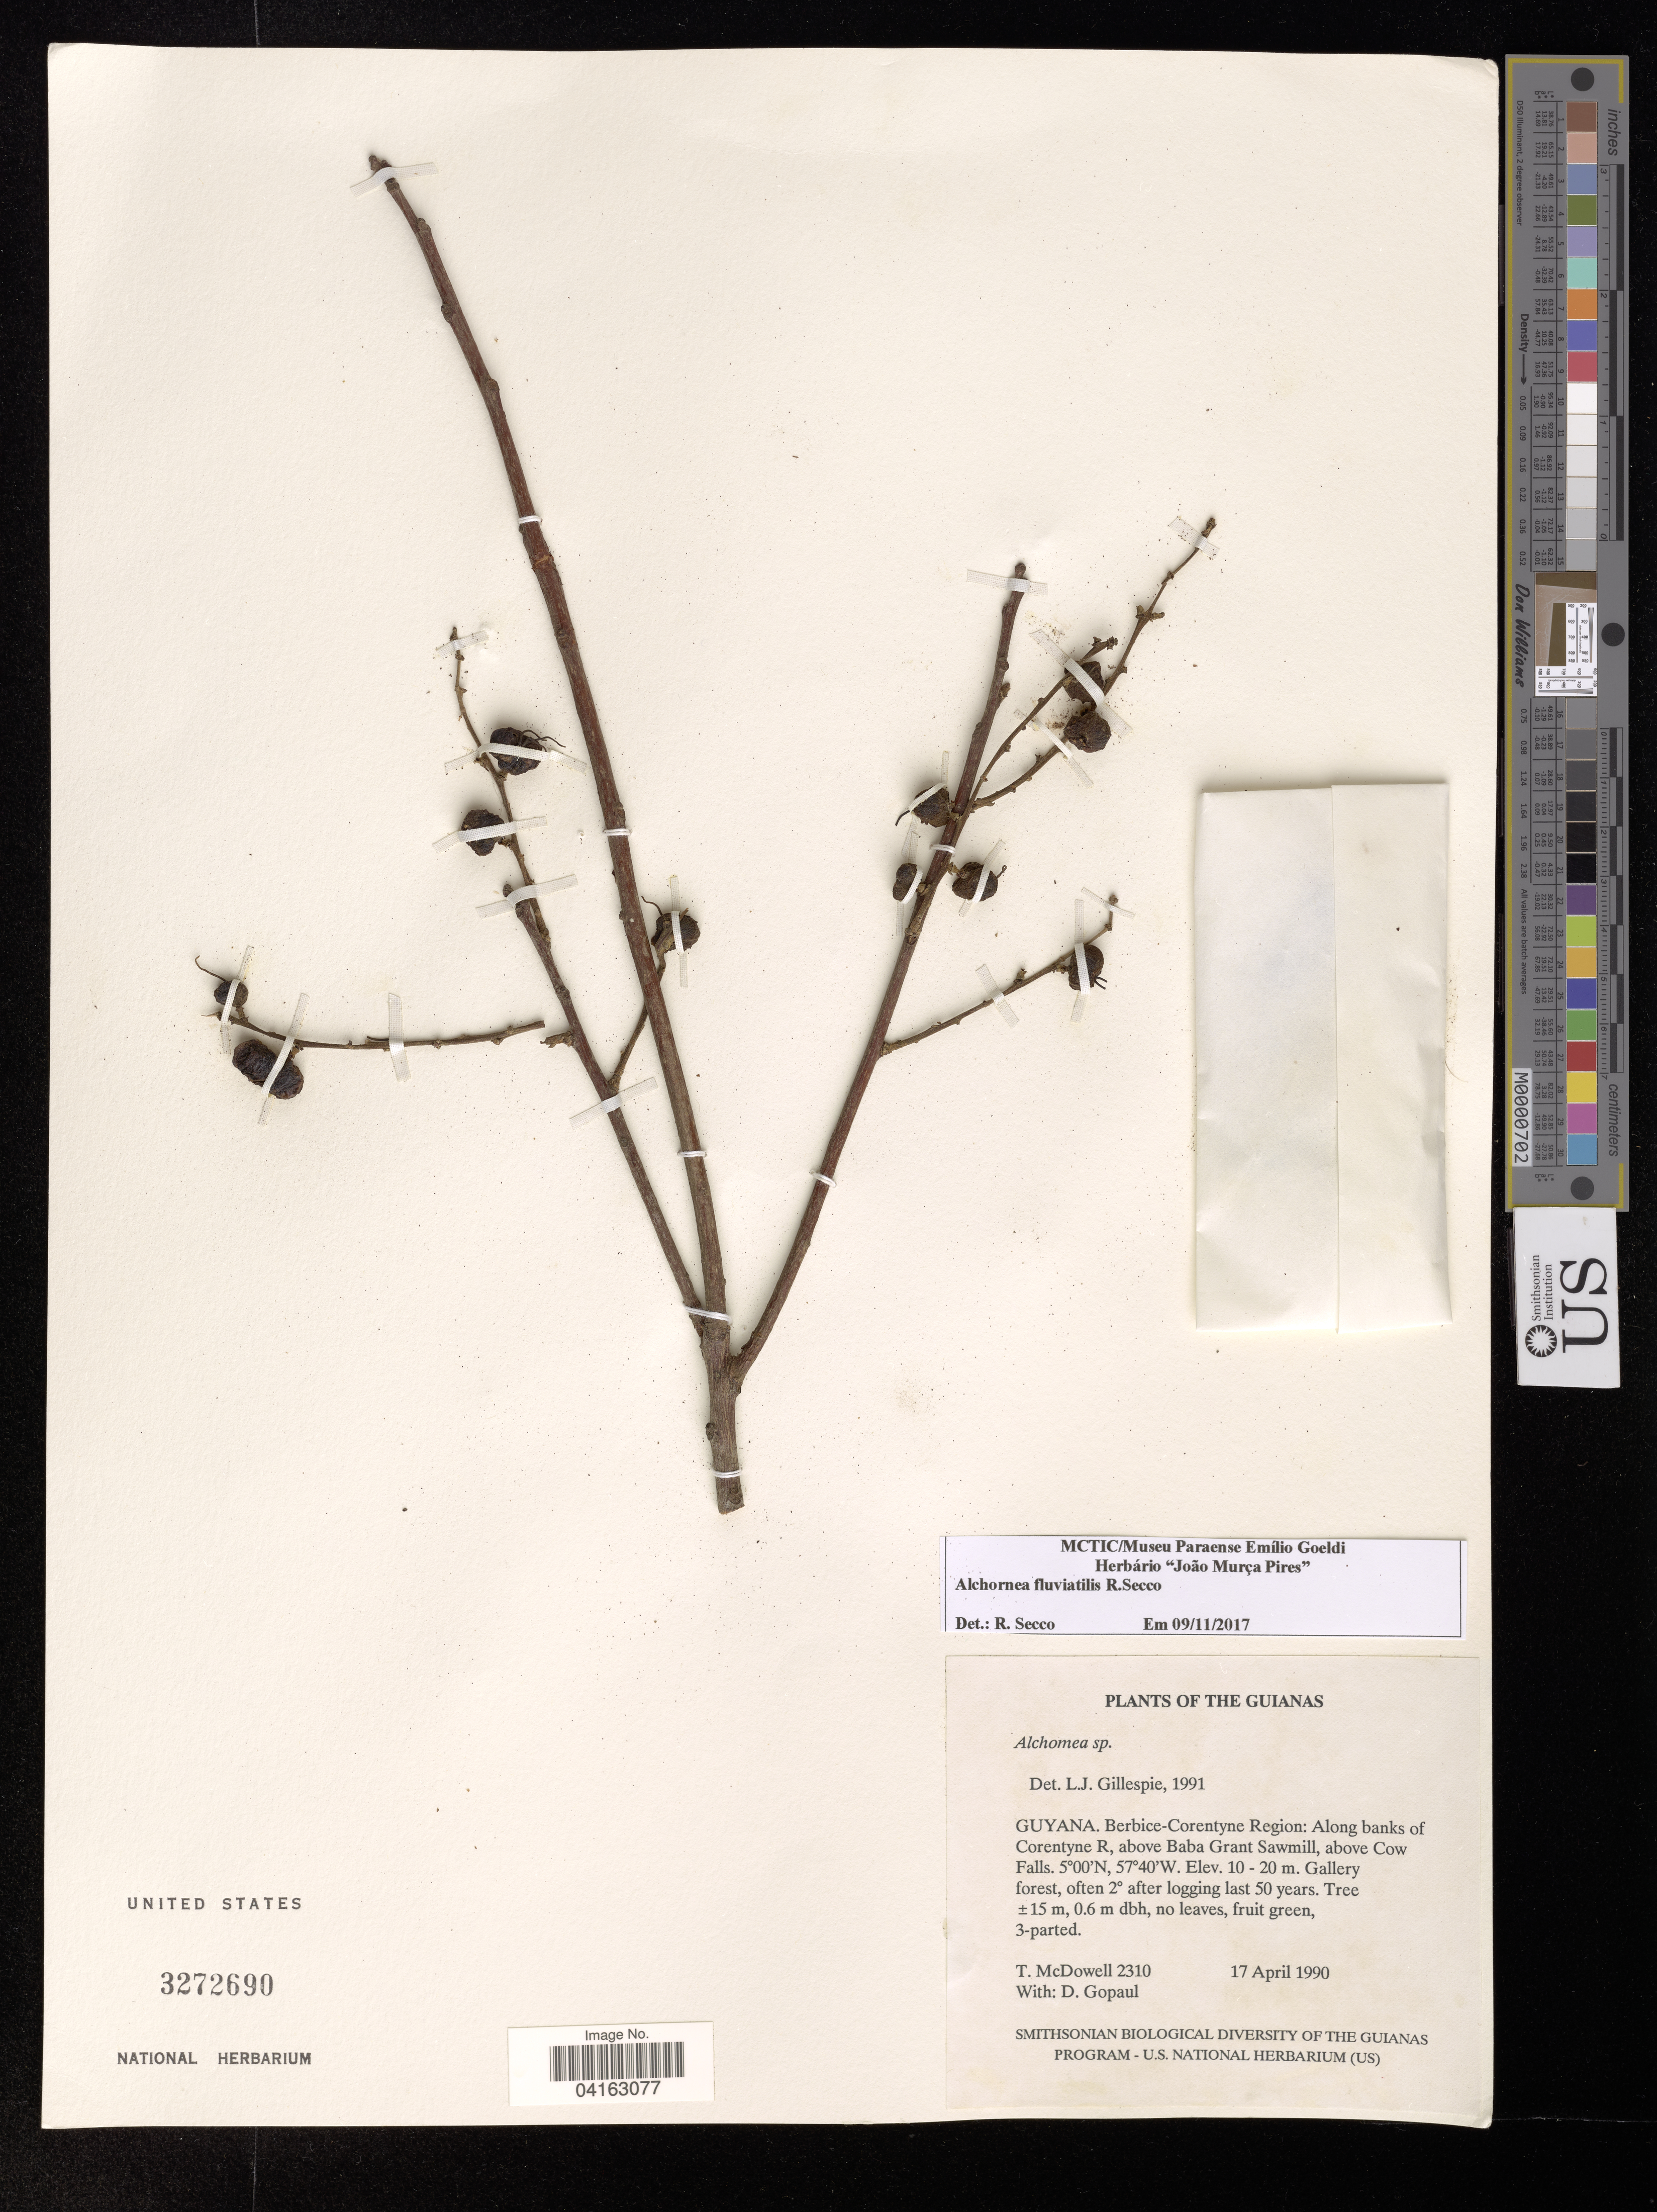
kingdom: Plantae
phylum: Tracheophyta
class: Magnoliopsida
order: Malpighiales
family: Euphorbiaceae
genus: Alchornea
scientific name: Alchornea fluviatilis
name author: Secco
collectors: T. McDowell & D. Gopaul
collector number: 2310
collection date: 1990-04-17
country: Guyana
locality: Berbice-Corentyne Region: Along banks of Corentyne R, above Baba Grant Sawmill, above Cow Falls.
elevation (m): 10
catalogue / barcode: US 3272690